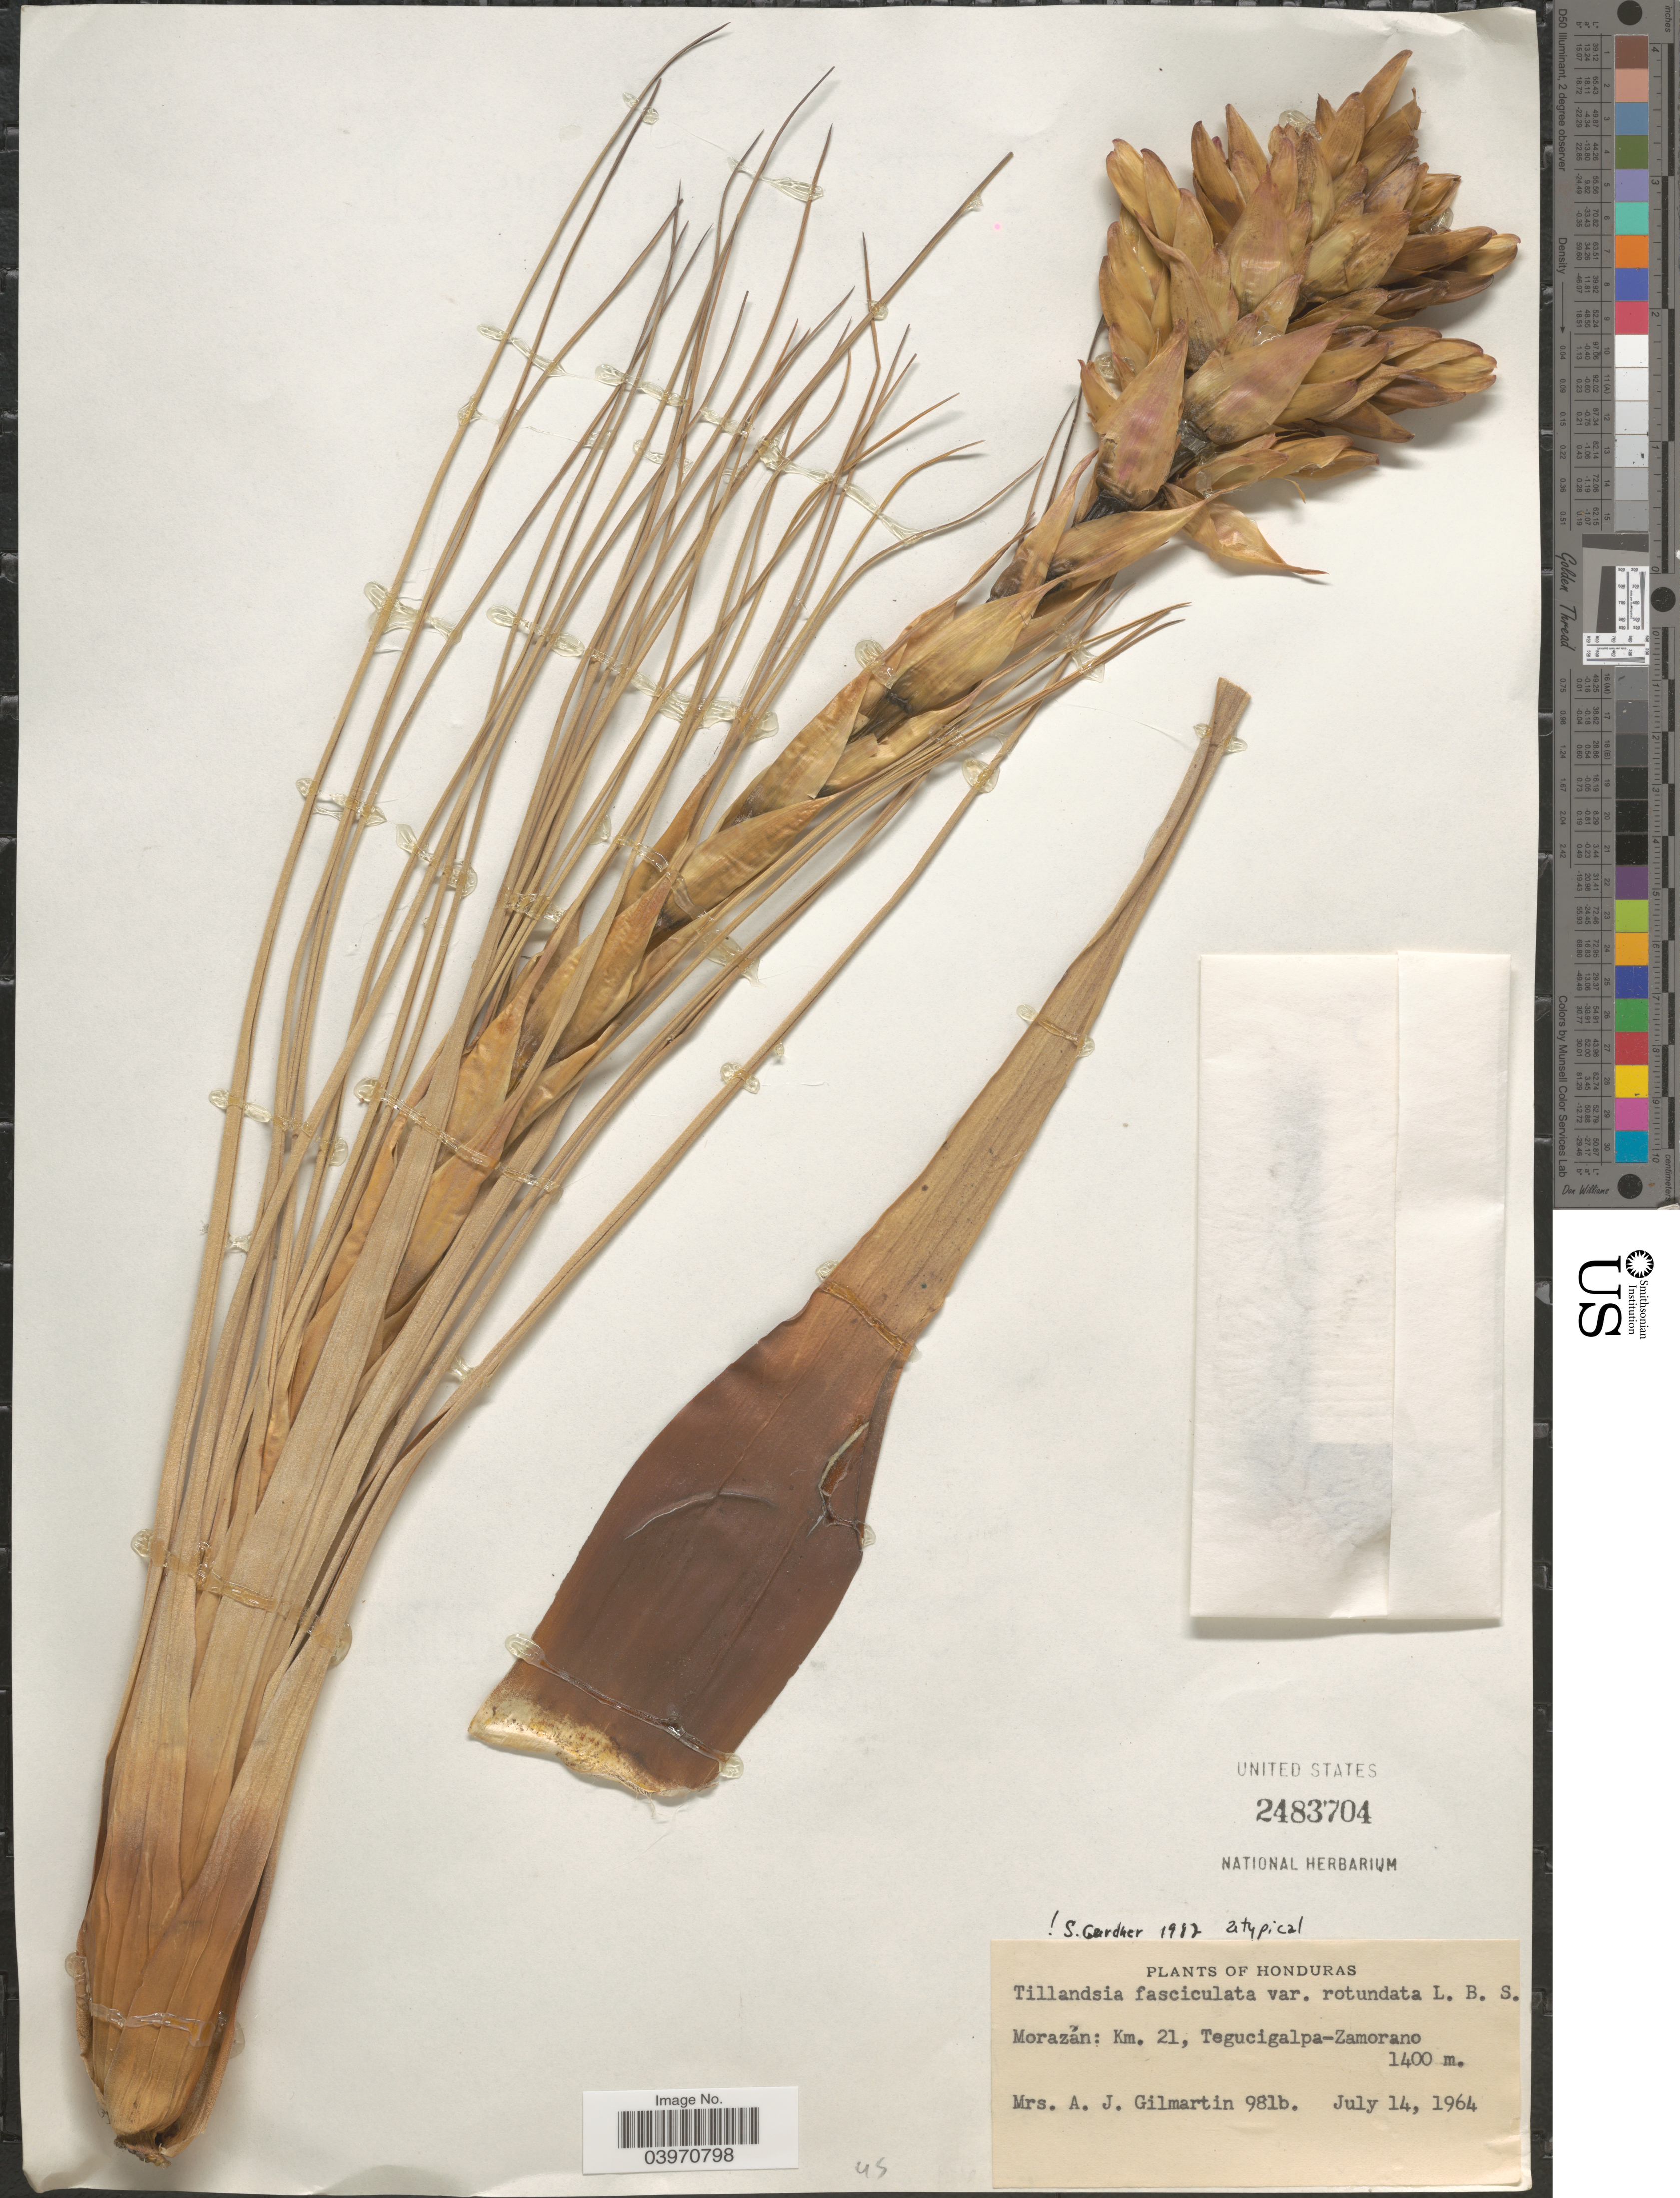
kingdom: Plantae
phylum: Tracheophyta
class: Liliopsida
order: Poales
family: Bromeliaceae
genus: Tillandsia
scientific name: Tillandsia fasciculata var. rotundata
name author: L.B. Sm.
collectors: A. J. Gilmartin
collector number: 981b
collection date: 1964-07-14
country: Honduras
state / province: Fco. Morazán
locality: Morazán: Km. 21, Tegucigalpa-Zamorano.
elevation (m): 1400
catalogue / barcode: US 2483704